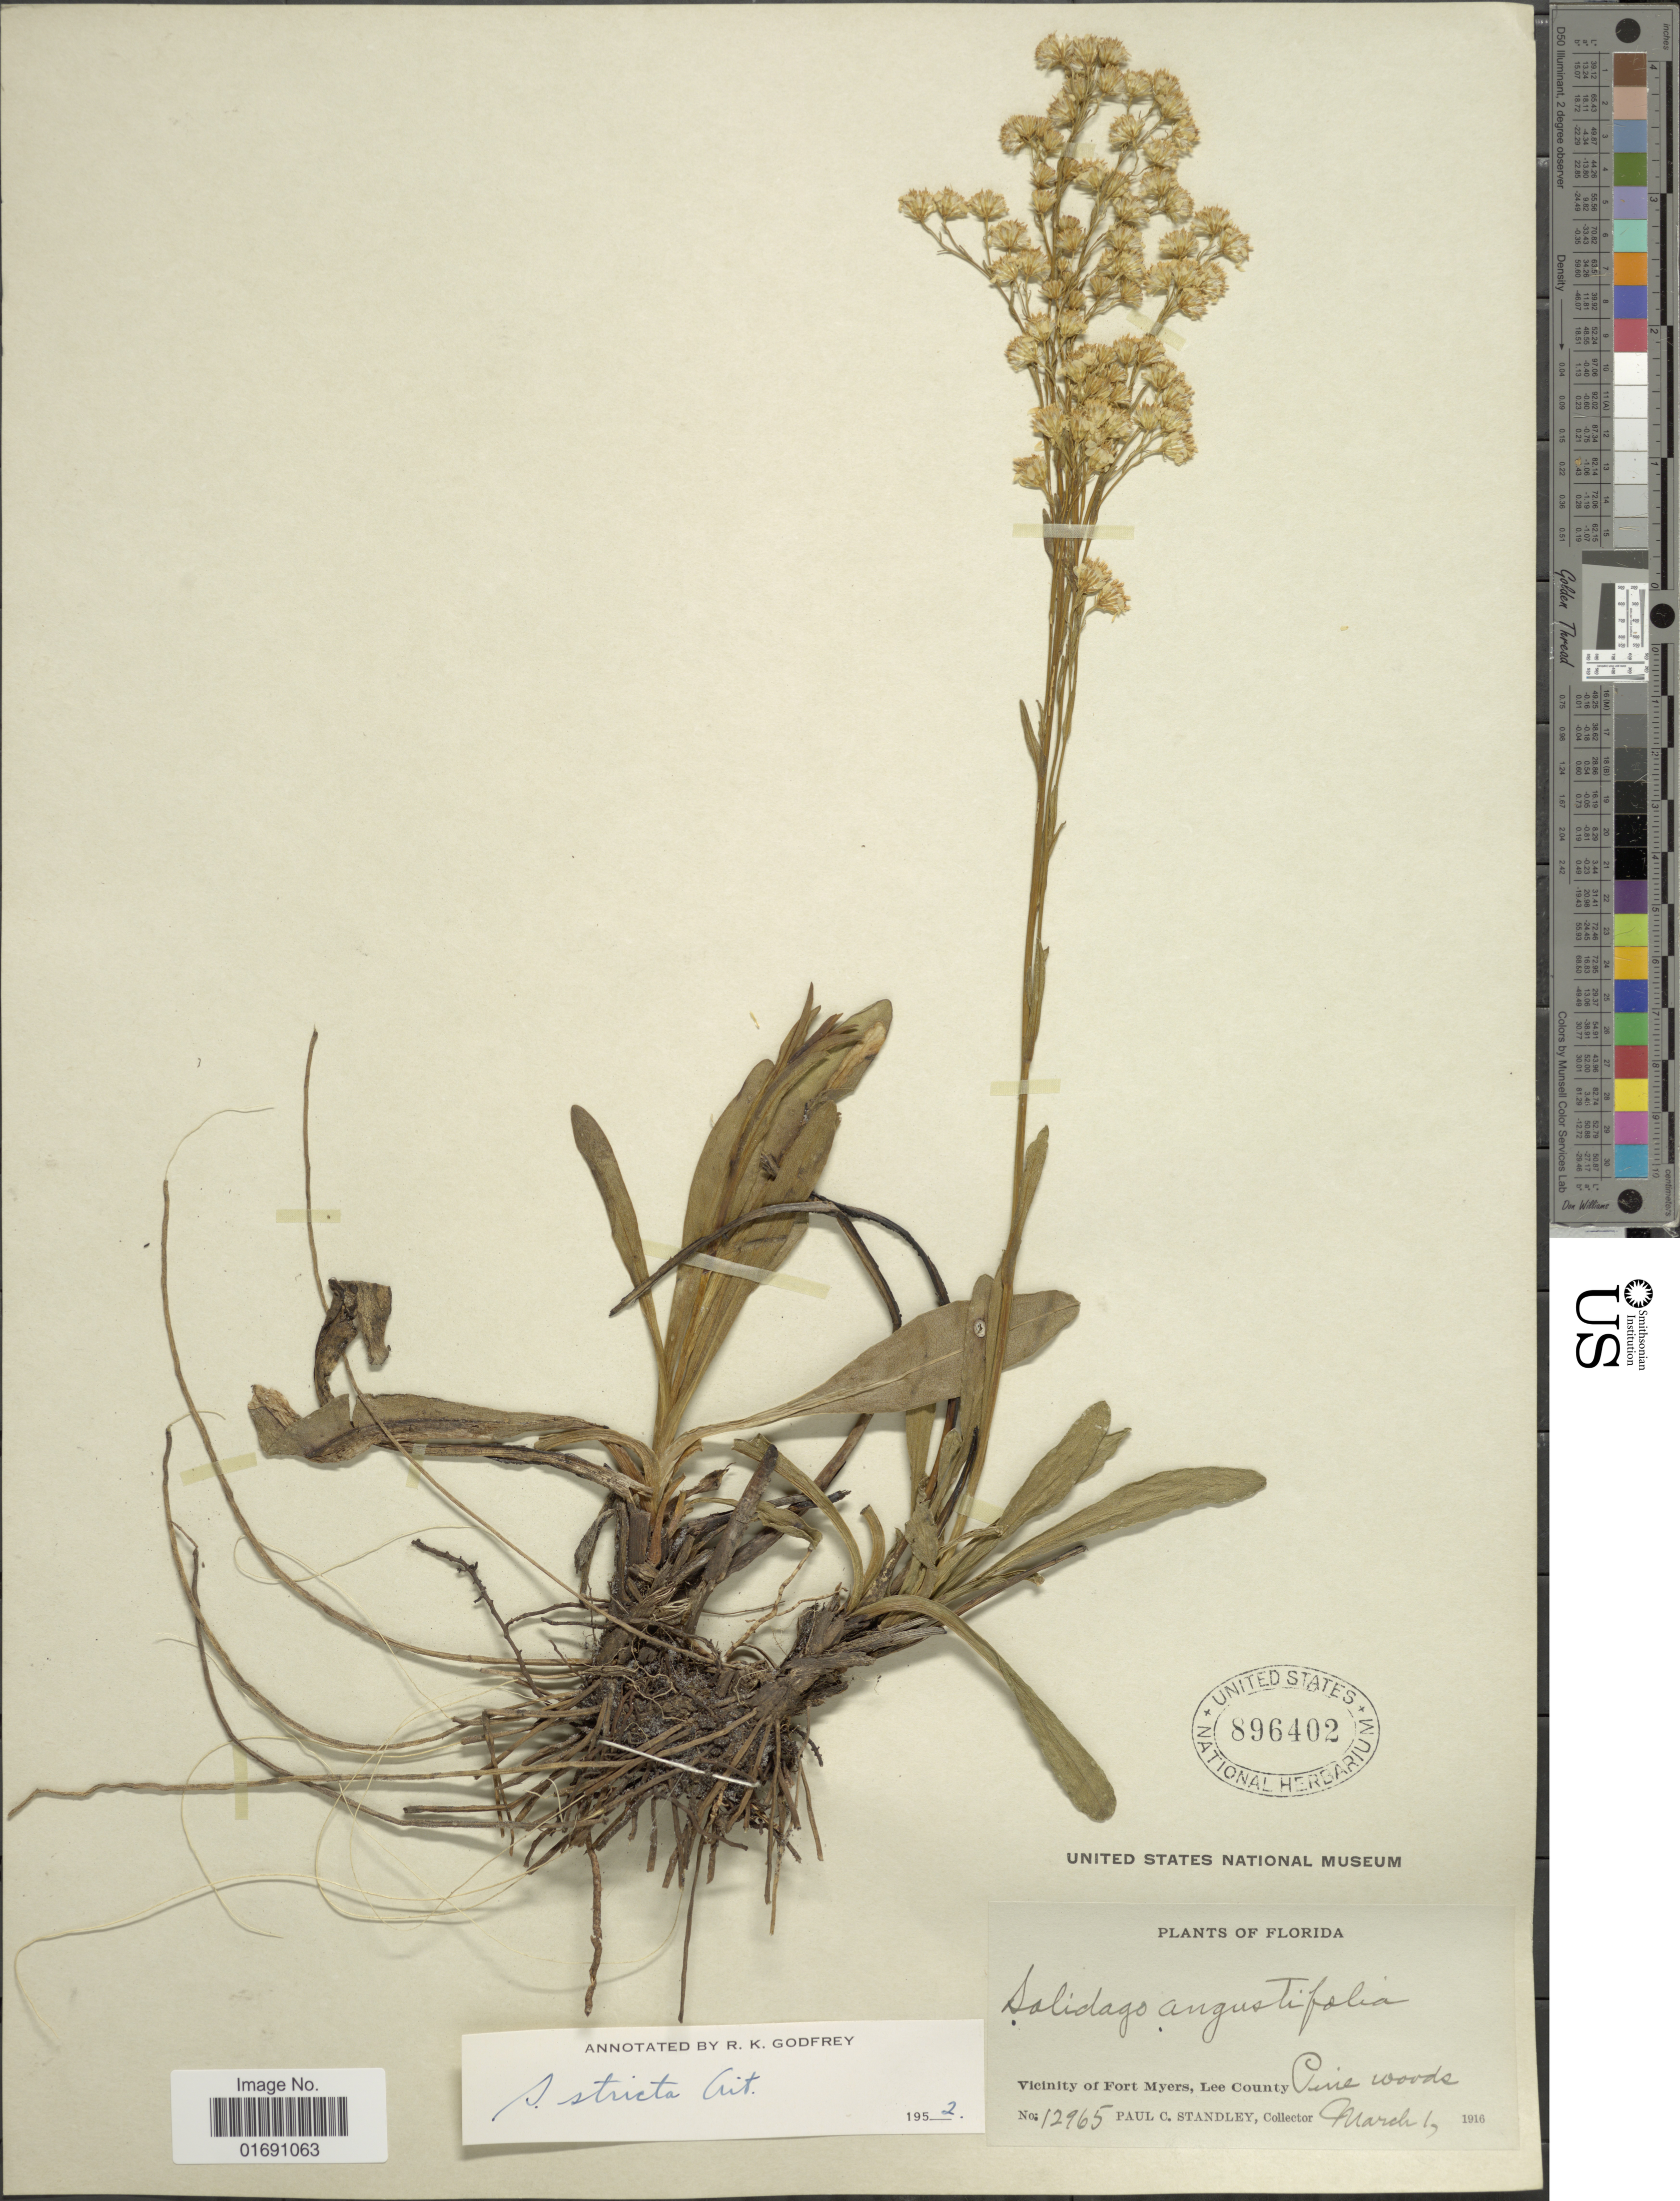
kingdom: Plantae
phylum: Tracheophyta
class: Magnoliopsida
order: Asterales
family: Asteraceae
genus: Solidago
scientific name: Solidago stricta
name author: Aiton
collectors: P. C. Standley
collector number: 12965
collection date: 1916-03-01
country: United States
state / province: Florida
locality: Vicinity of Fort Myers, Lee County, Pine woods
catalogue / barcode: US 896402